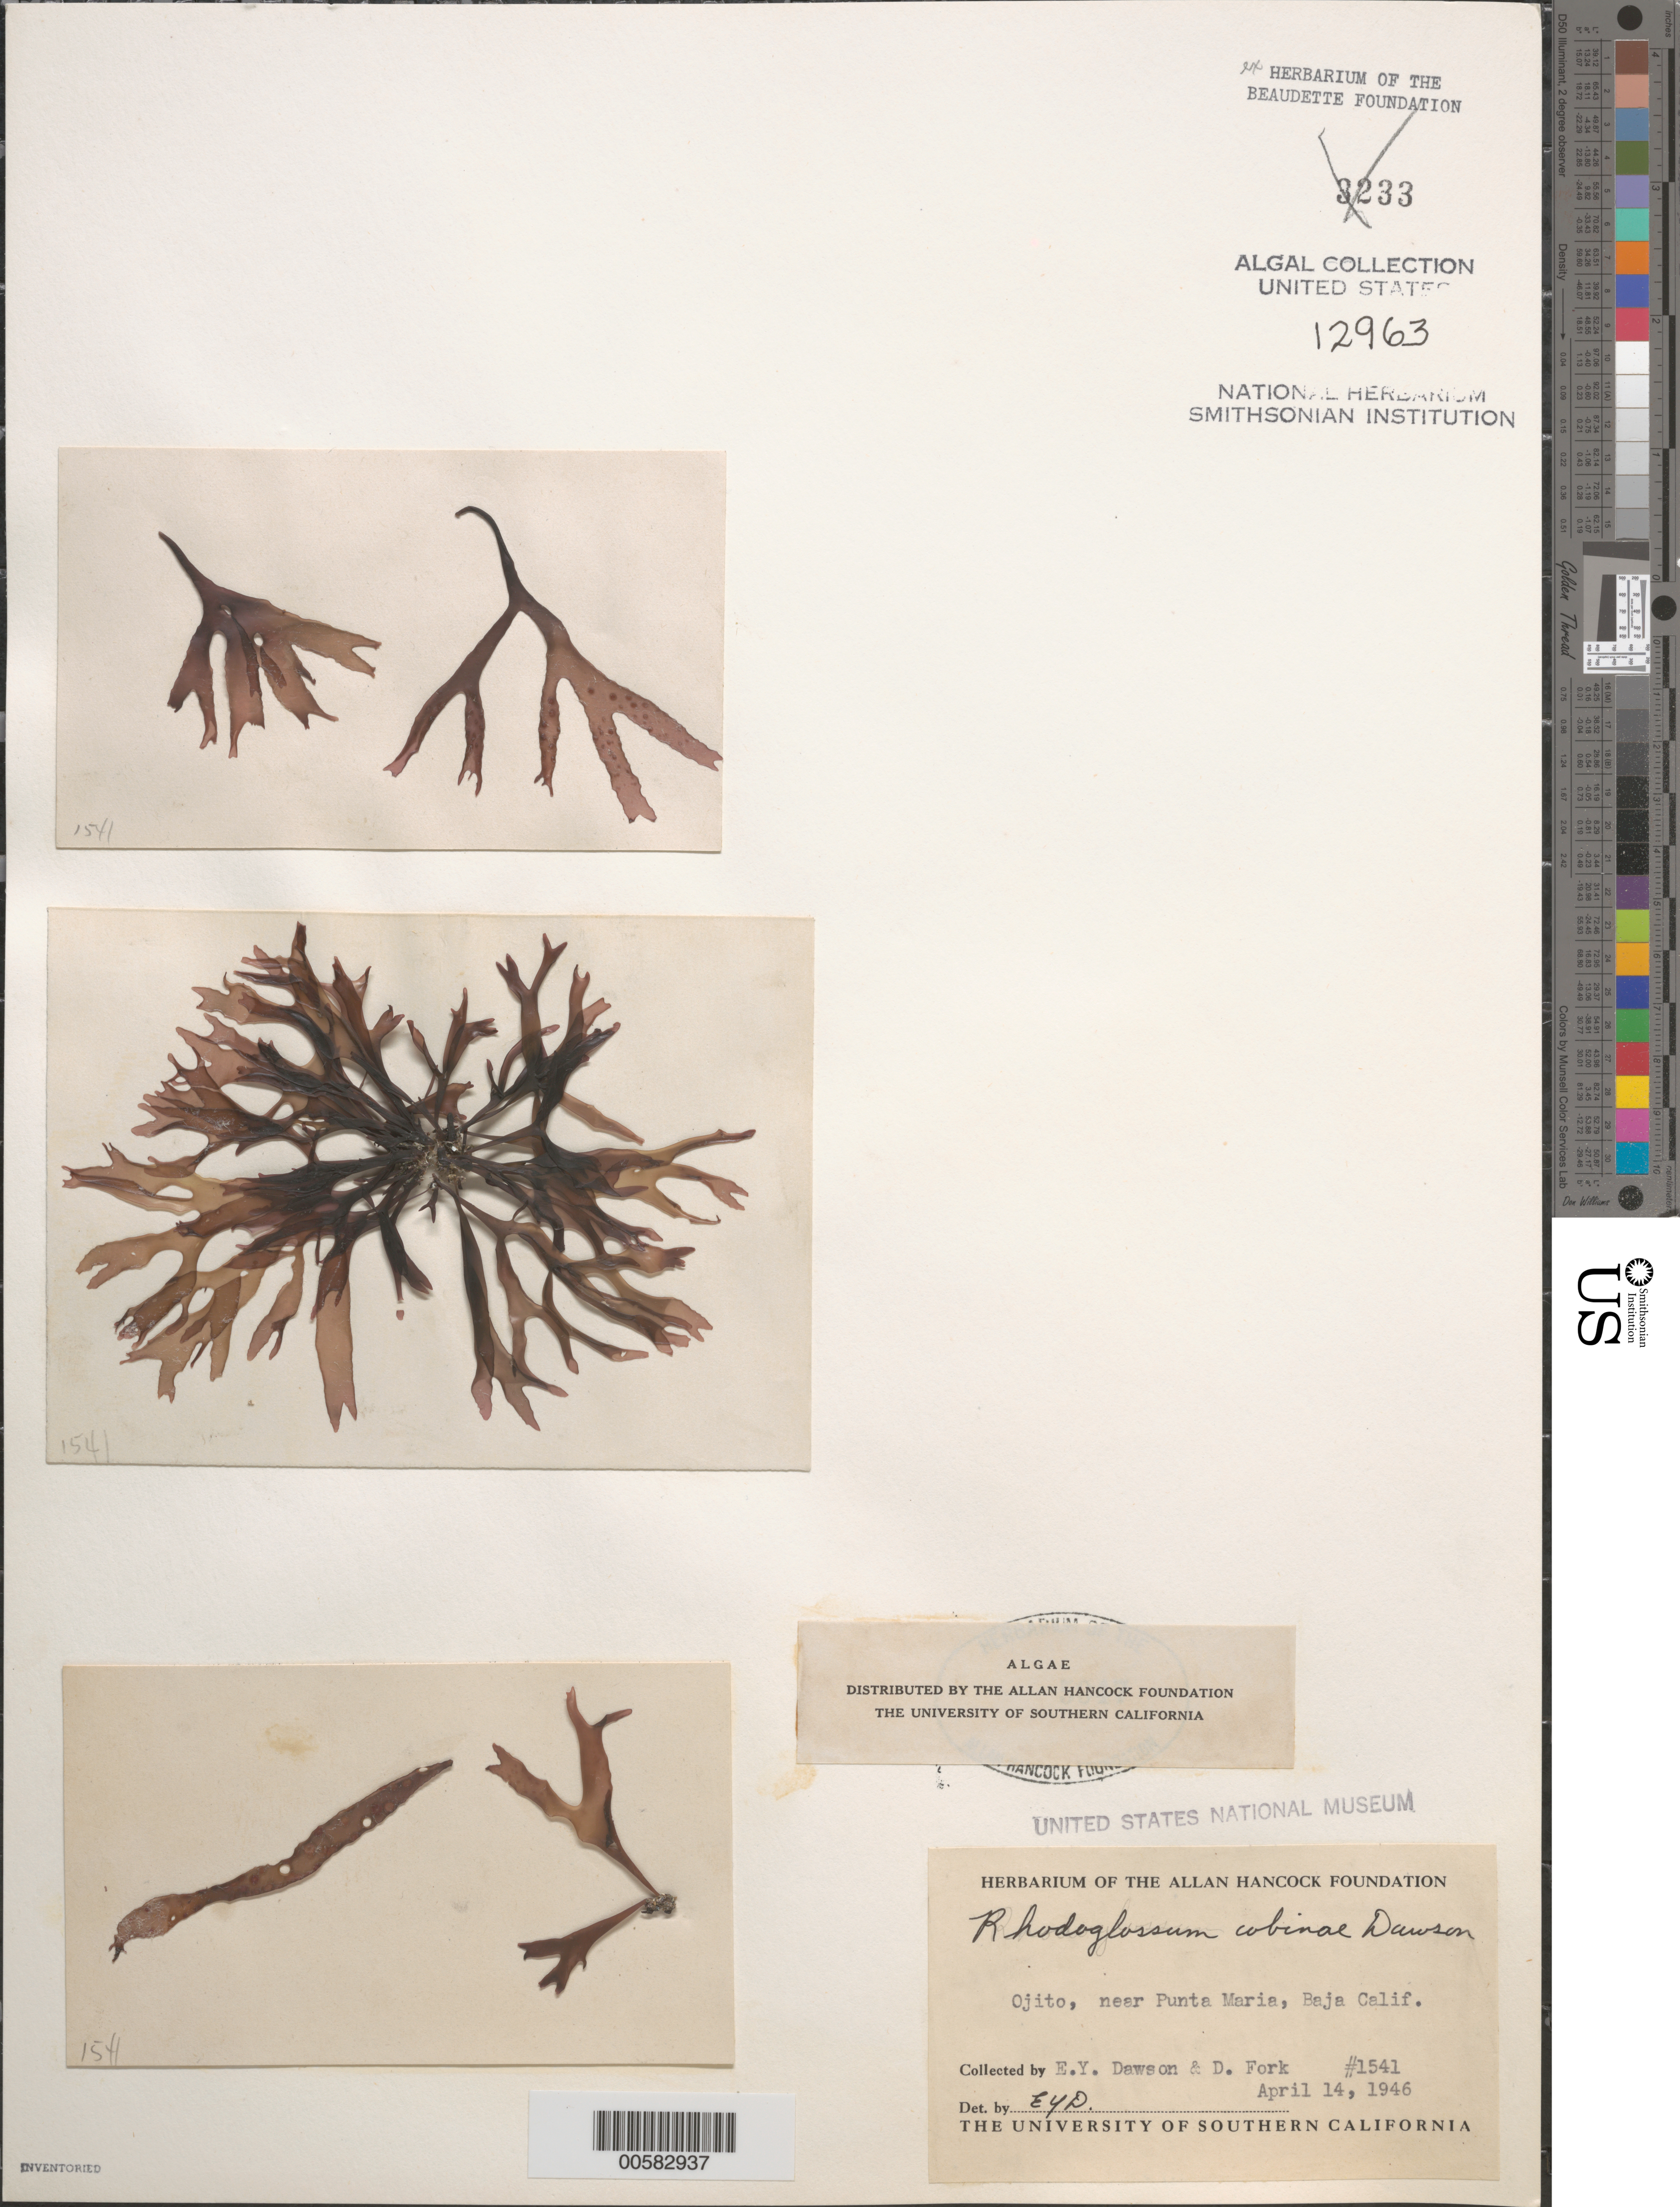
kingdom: Plantae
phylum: Rhodophyta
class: Florideophyceae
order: Gigartinales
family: Gigartinaceae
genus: Mazzaella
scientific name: Mazzaella cobinae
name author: (E.Y. Dawson) Fredericq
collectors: E. Y. Dawson & D. Fork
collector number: EYD 1541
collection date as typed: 14 Apr 1946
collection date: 1946-04-14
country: Mexico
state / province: Baja California Norte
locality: Ojito, near Punta Maria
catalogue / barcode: US 12963